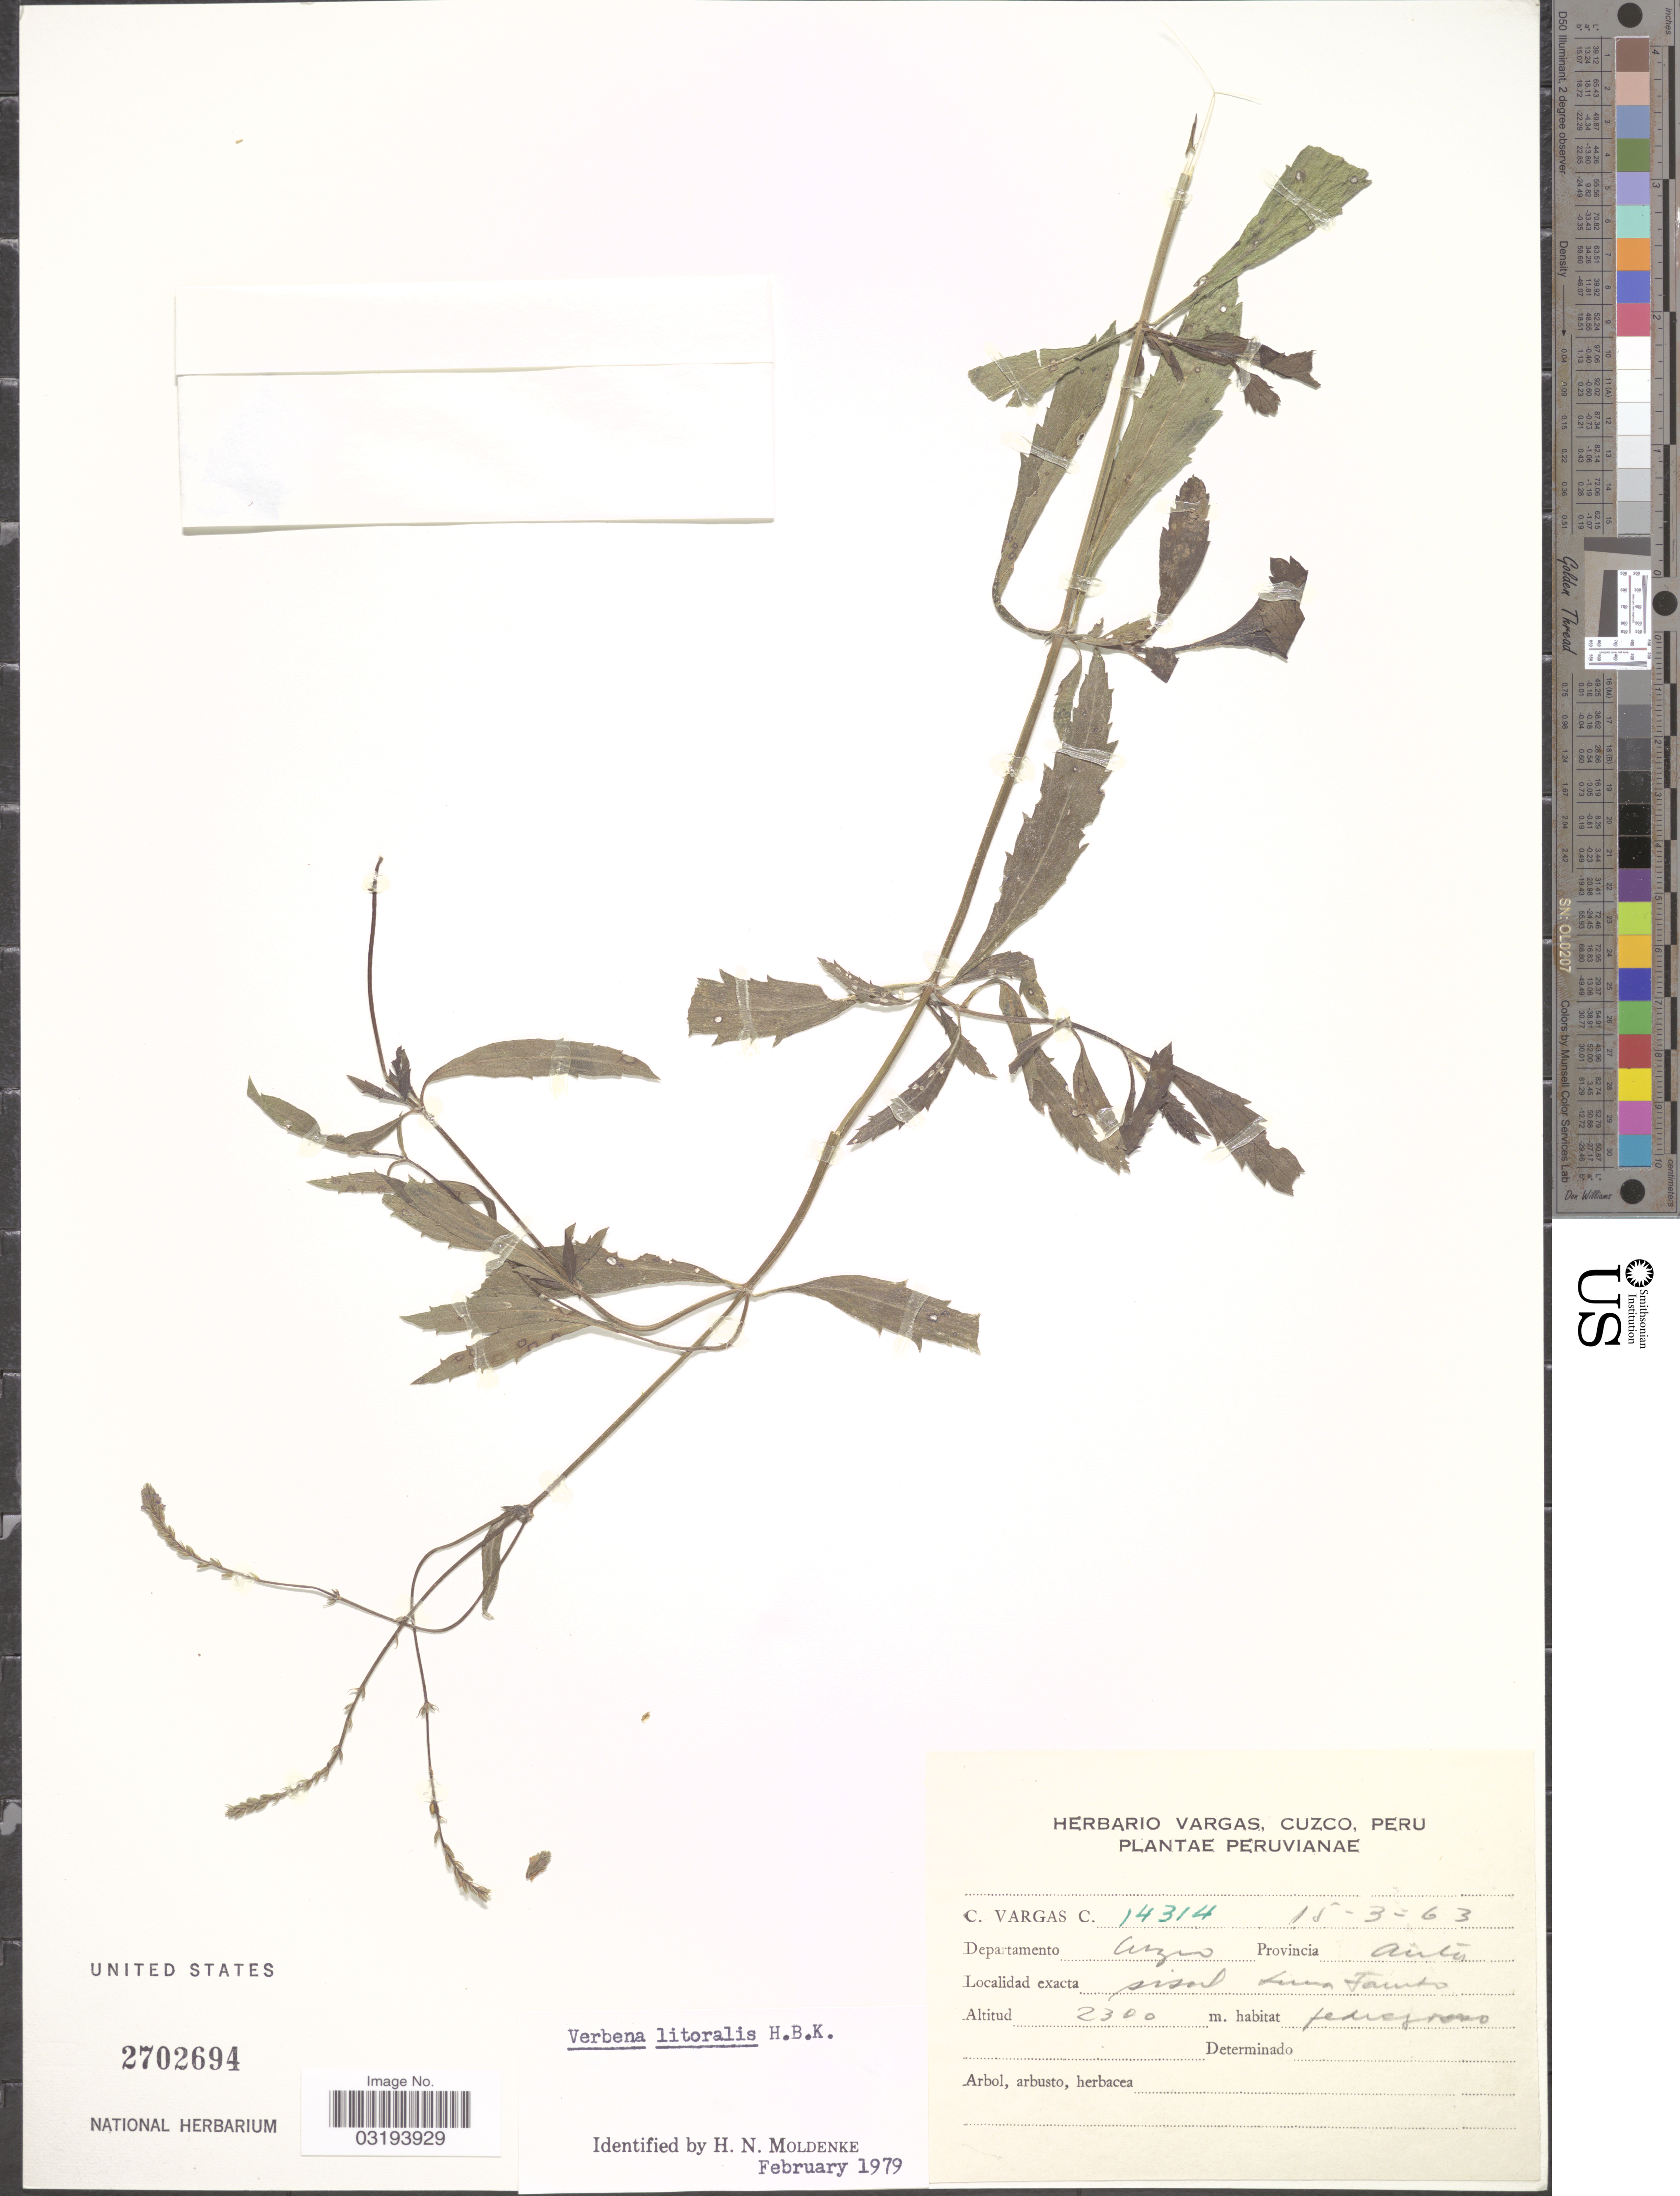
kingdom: Plantae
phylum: Tracheophyta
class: Magnoliopsida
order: Lamiales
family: Verbenaceae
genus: Verbena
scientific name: Verbena litoralis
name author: Kunth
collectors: C. Vargas Calderón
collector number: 14314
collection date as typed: Transcribed d/m/y: 15/3/63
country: Peru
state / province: Cusco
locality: Sisal Limatambo, Provincia Anta, Departamento Cuzco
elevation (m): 2300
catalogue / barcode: US 2702694